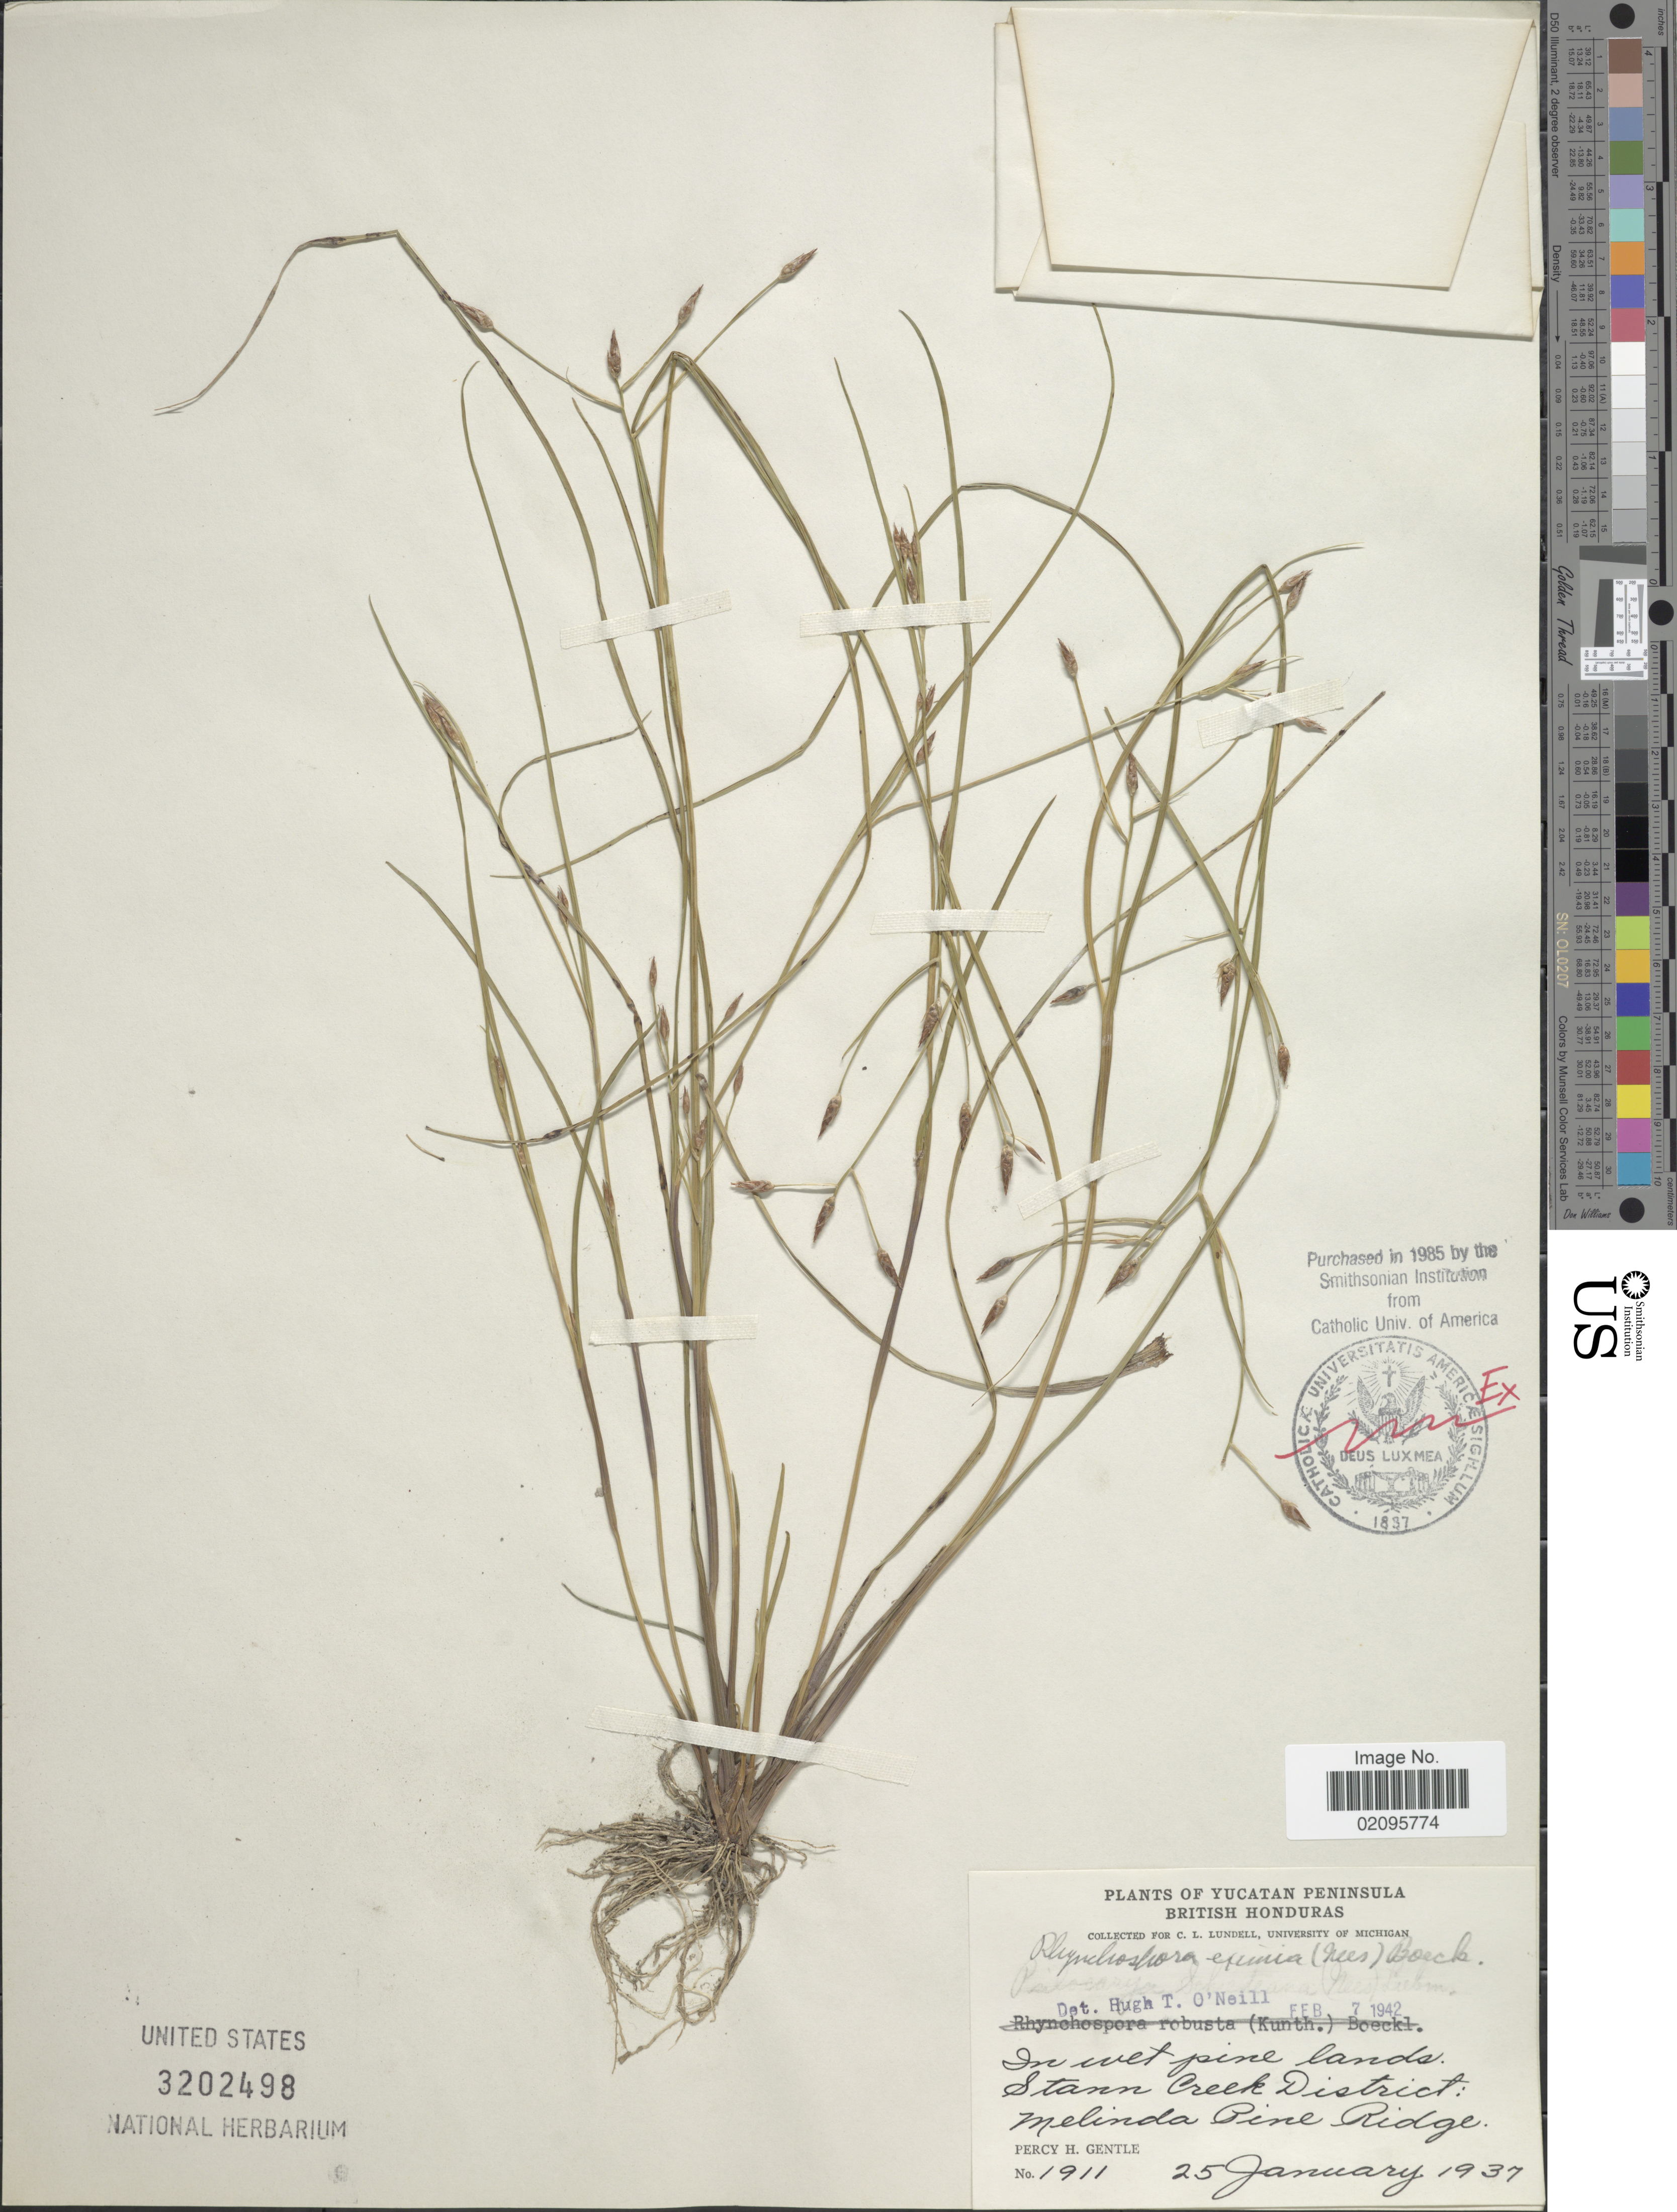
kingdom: Plantae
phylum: Tracheophyta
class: Liliopsida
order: Poales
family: Cyperaceae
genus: Rhynchospora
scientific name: Rhynchospora eximia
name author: (Nees) Boeckeler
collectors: P. H. Gentle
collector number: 1911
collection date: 1937-01-25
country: Belize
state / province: Stann Creek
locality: British Honduras, Yucatan Peninsula, in wet pine lands, Melinda Pine Ridge.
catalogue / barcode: US 3202498